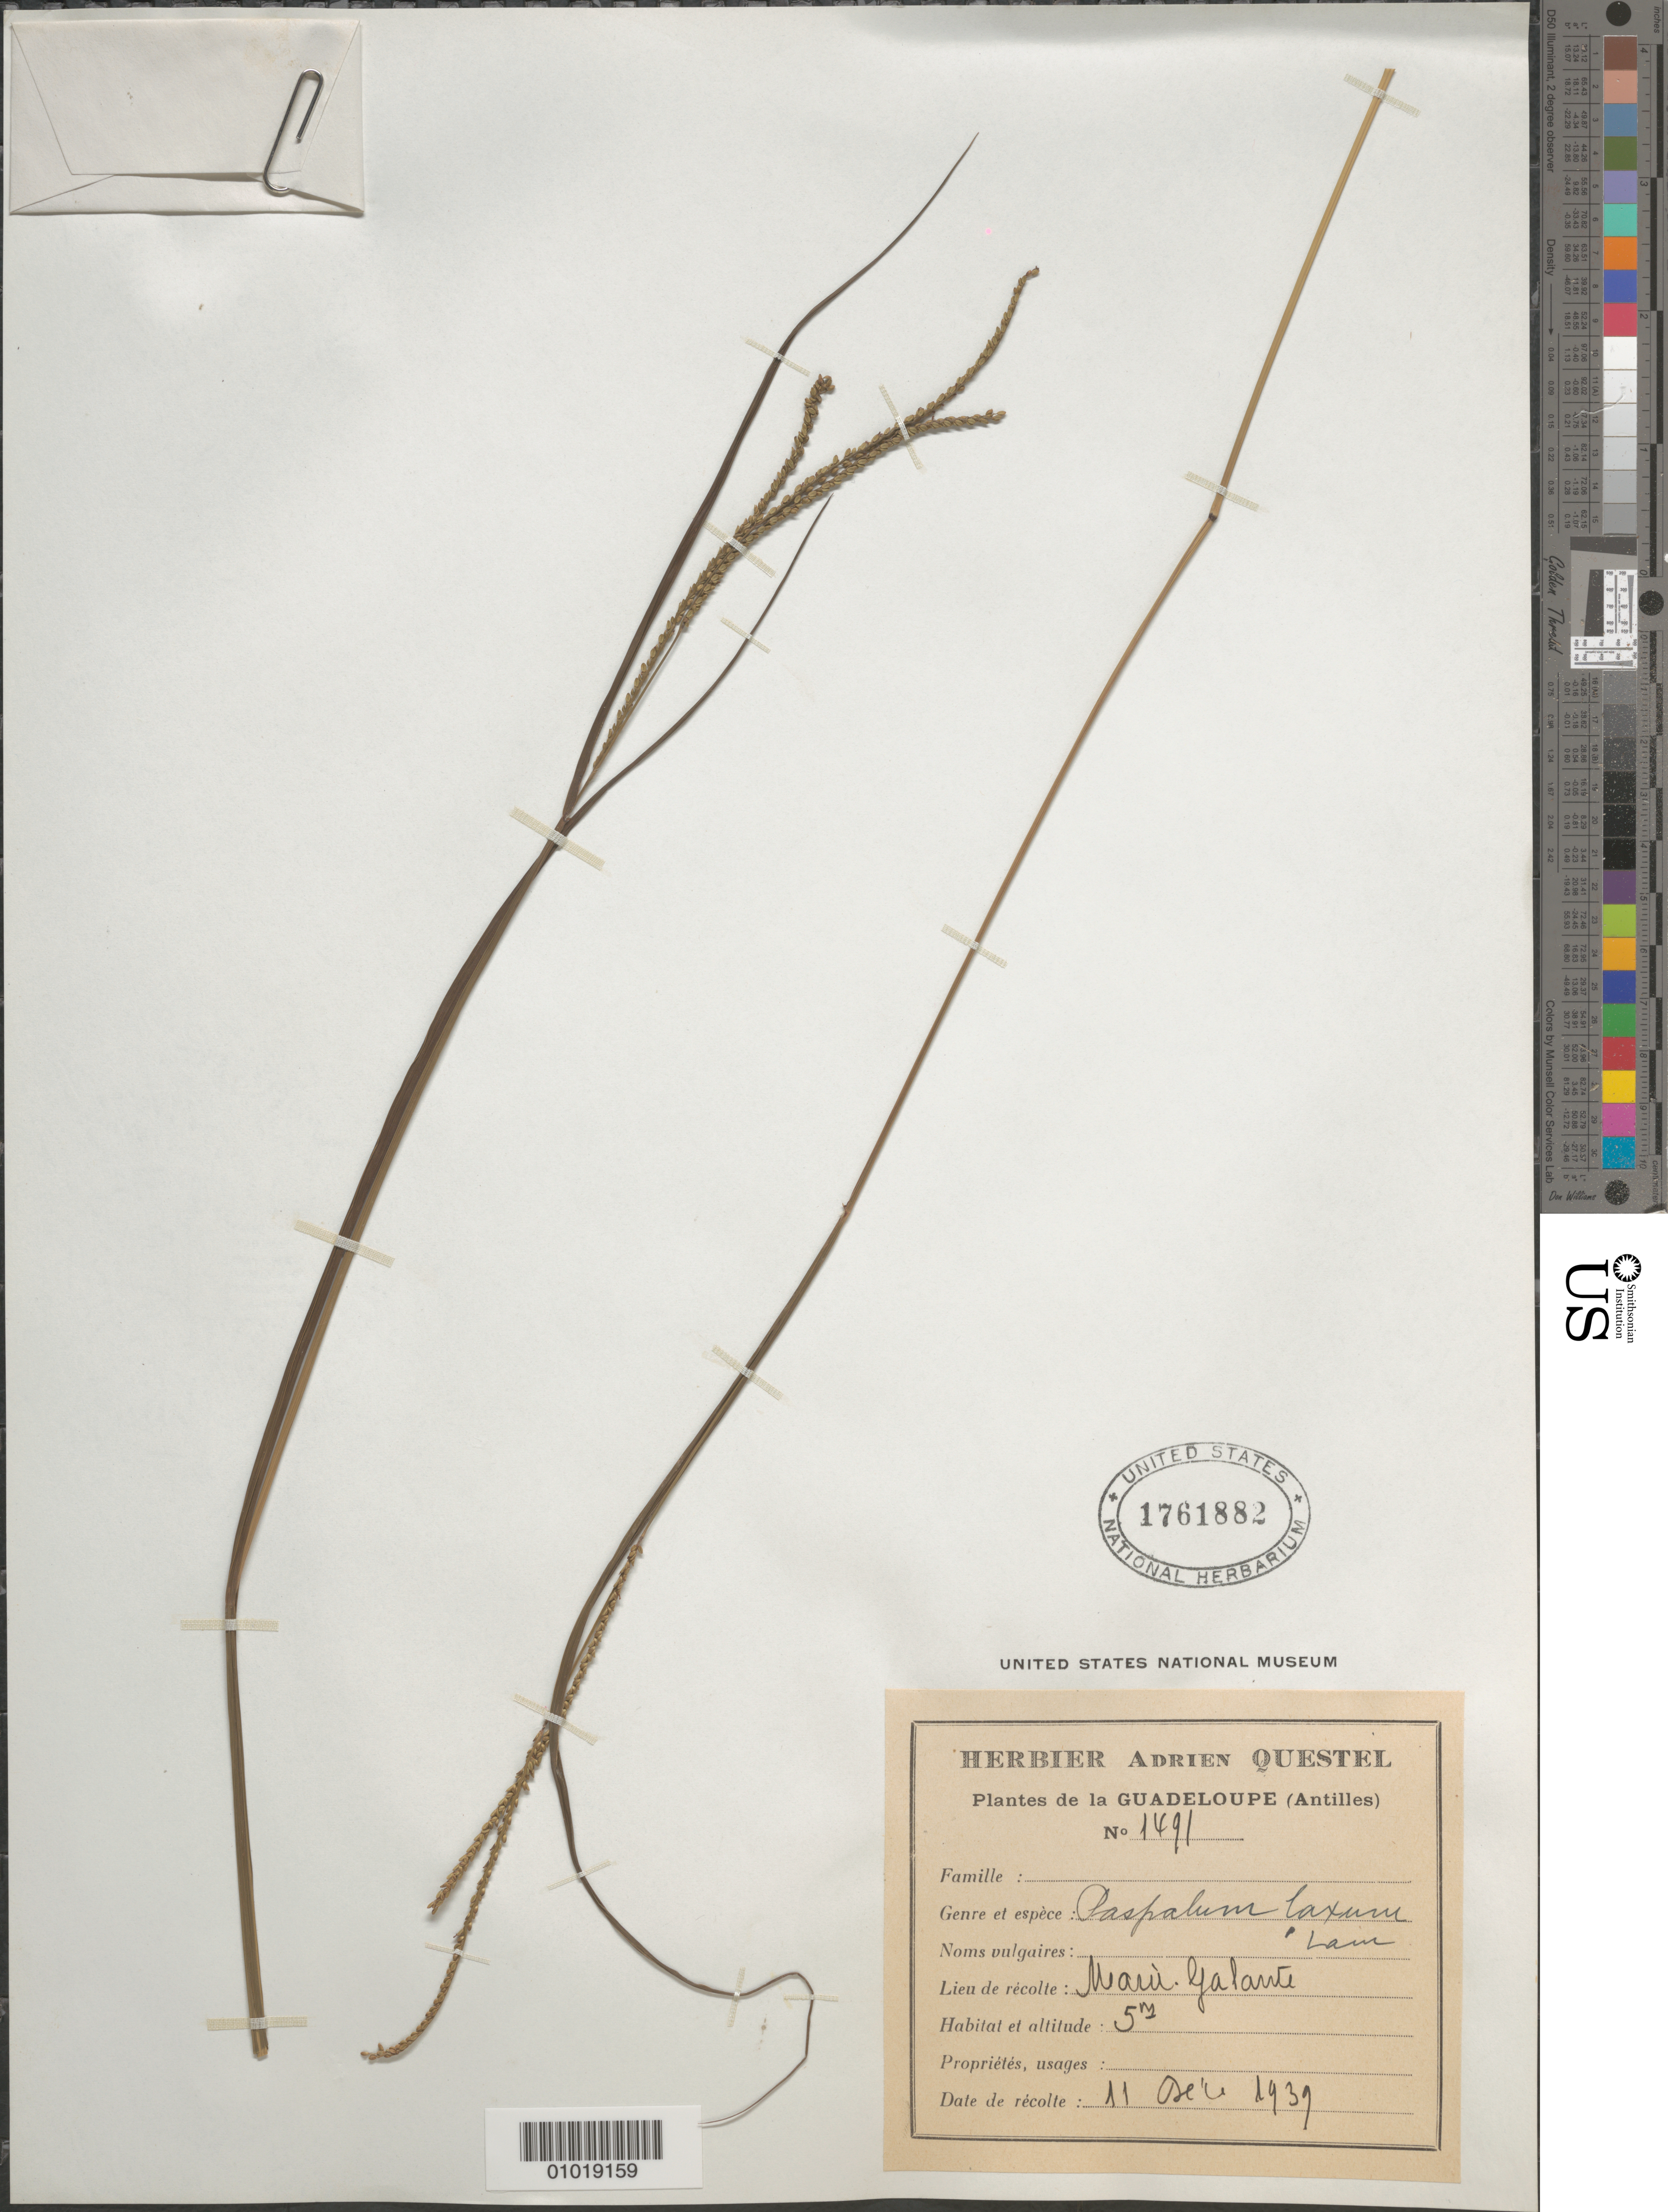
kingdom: Plantae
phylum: Tracheophyta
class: Liliopsida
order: Poales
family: Poaceae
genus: Paspalum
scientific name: Paspalum laxum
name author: Lam.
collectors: A. Questel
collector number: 1491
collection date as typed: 11 Dec 1939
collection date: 1939-12-11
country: Guadeloupe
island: Marie Galante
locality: Marie Galante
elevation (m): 5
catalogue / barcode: US 1761882